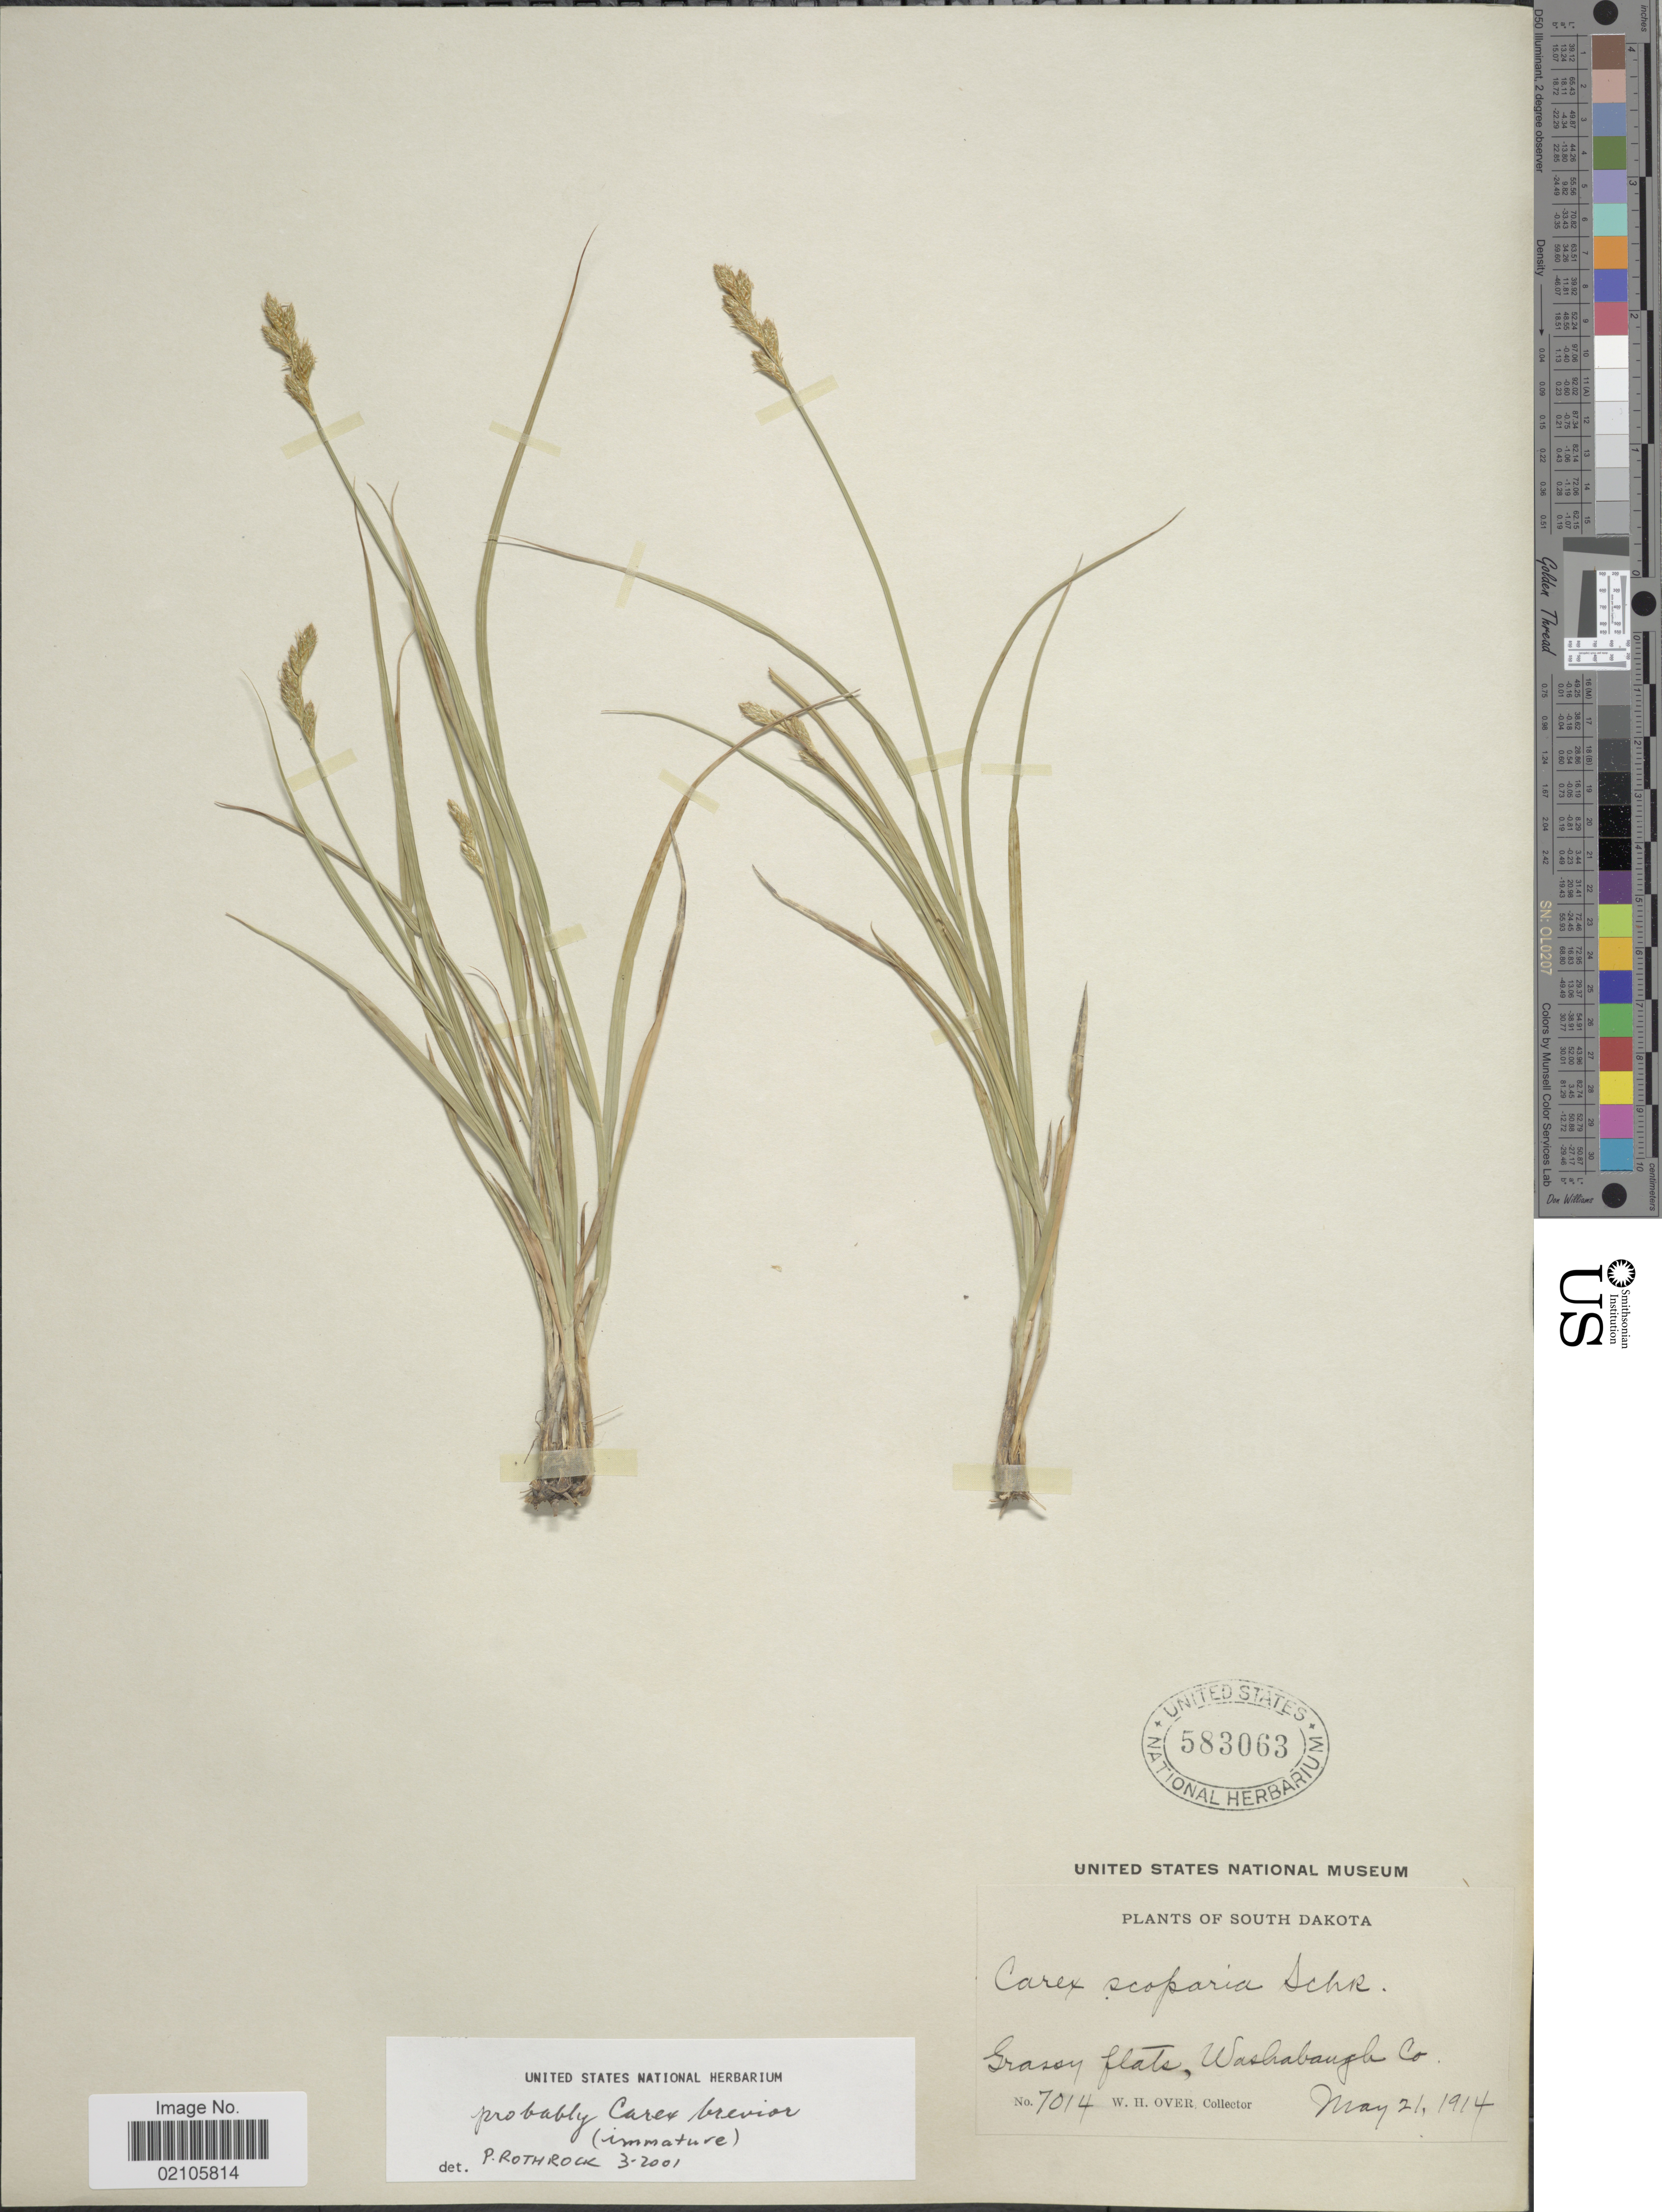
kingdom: Plantae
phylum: Tracheophyta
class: Liliopsida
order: Poales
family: Cyperaceae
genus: Carex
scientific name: Carex brevior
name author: (Dewey) Mack. ex Lunell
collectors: W. Hoover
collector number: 7014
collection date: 1914-05-21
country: United States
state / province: South Dakota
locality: Washabaugh Co.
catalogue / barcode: US 583063